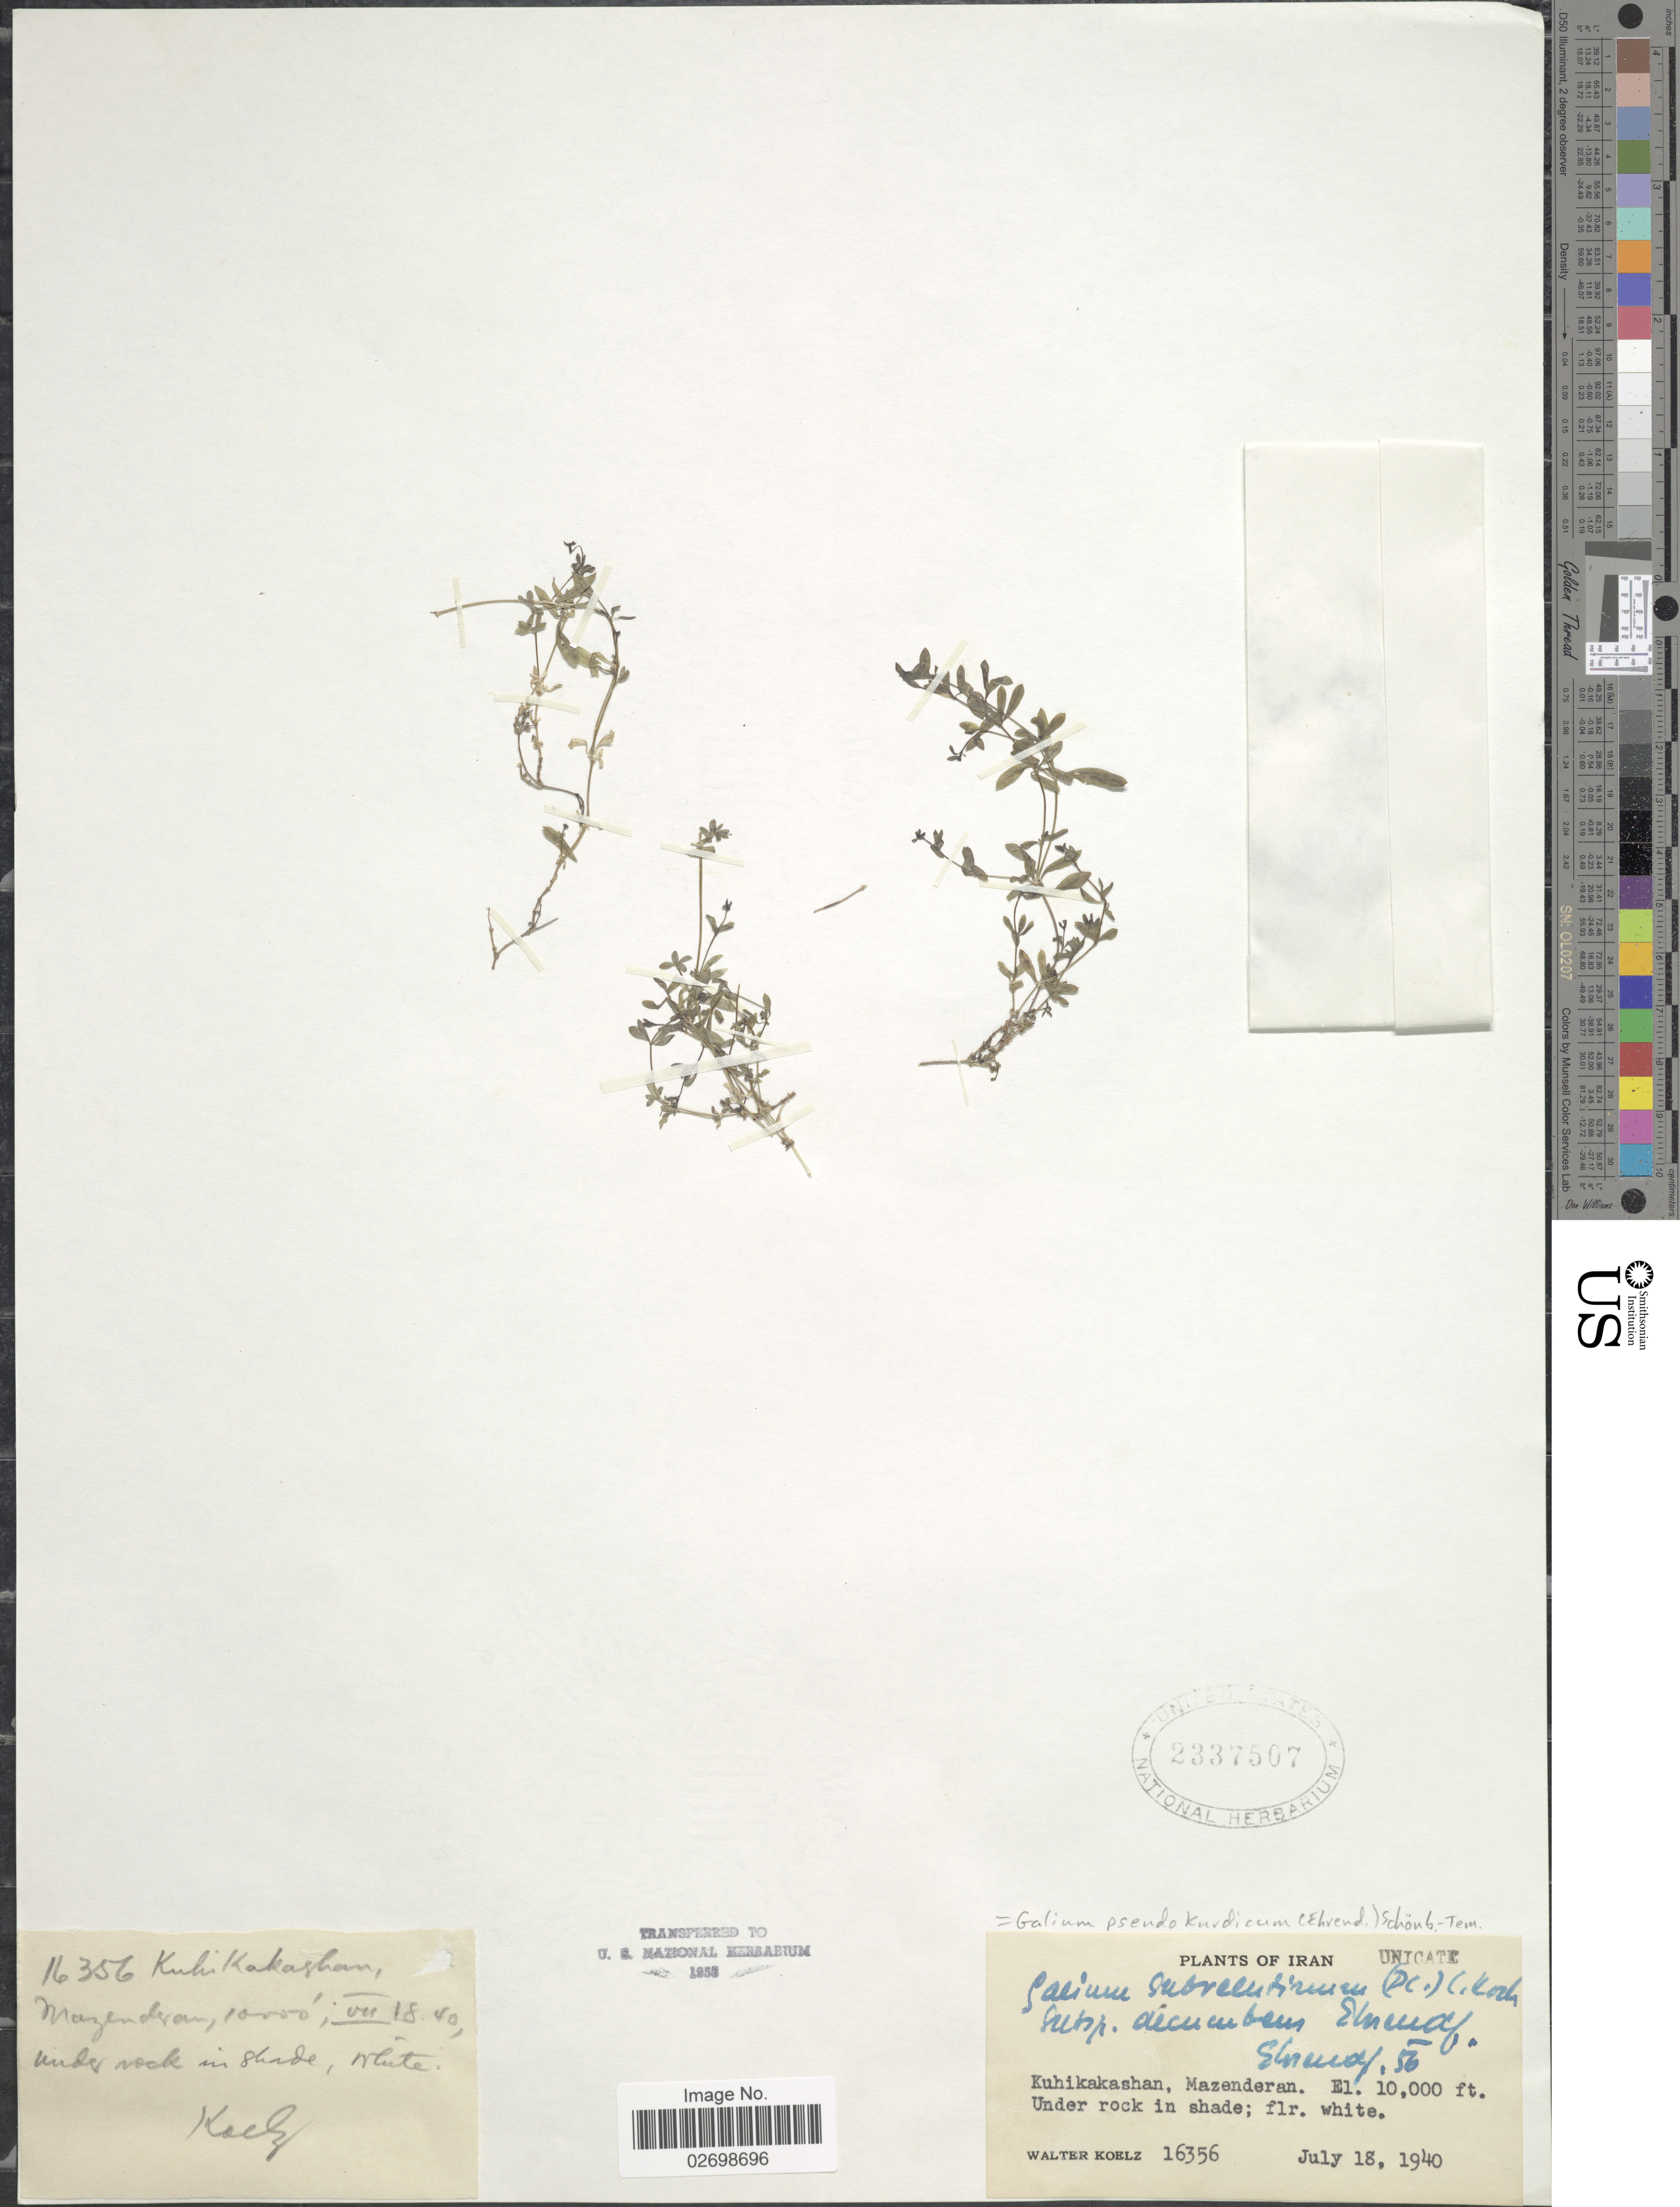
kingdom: Plantae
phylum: Tracheophyta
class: Magnoliopsida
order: Gentianales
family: Rubiaceae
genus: Galium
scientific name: Galium pseudokurdicum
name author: (Ehrend.) Schönb.-Tem.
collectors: W. N. Koelz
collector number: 16356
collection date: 1940-07-18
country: Iran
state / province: Mazandaran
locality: Kuhikakashan, Mazenderan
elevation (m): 3048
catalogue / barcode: US 2337507